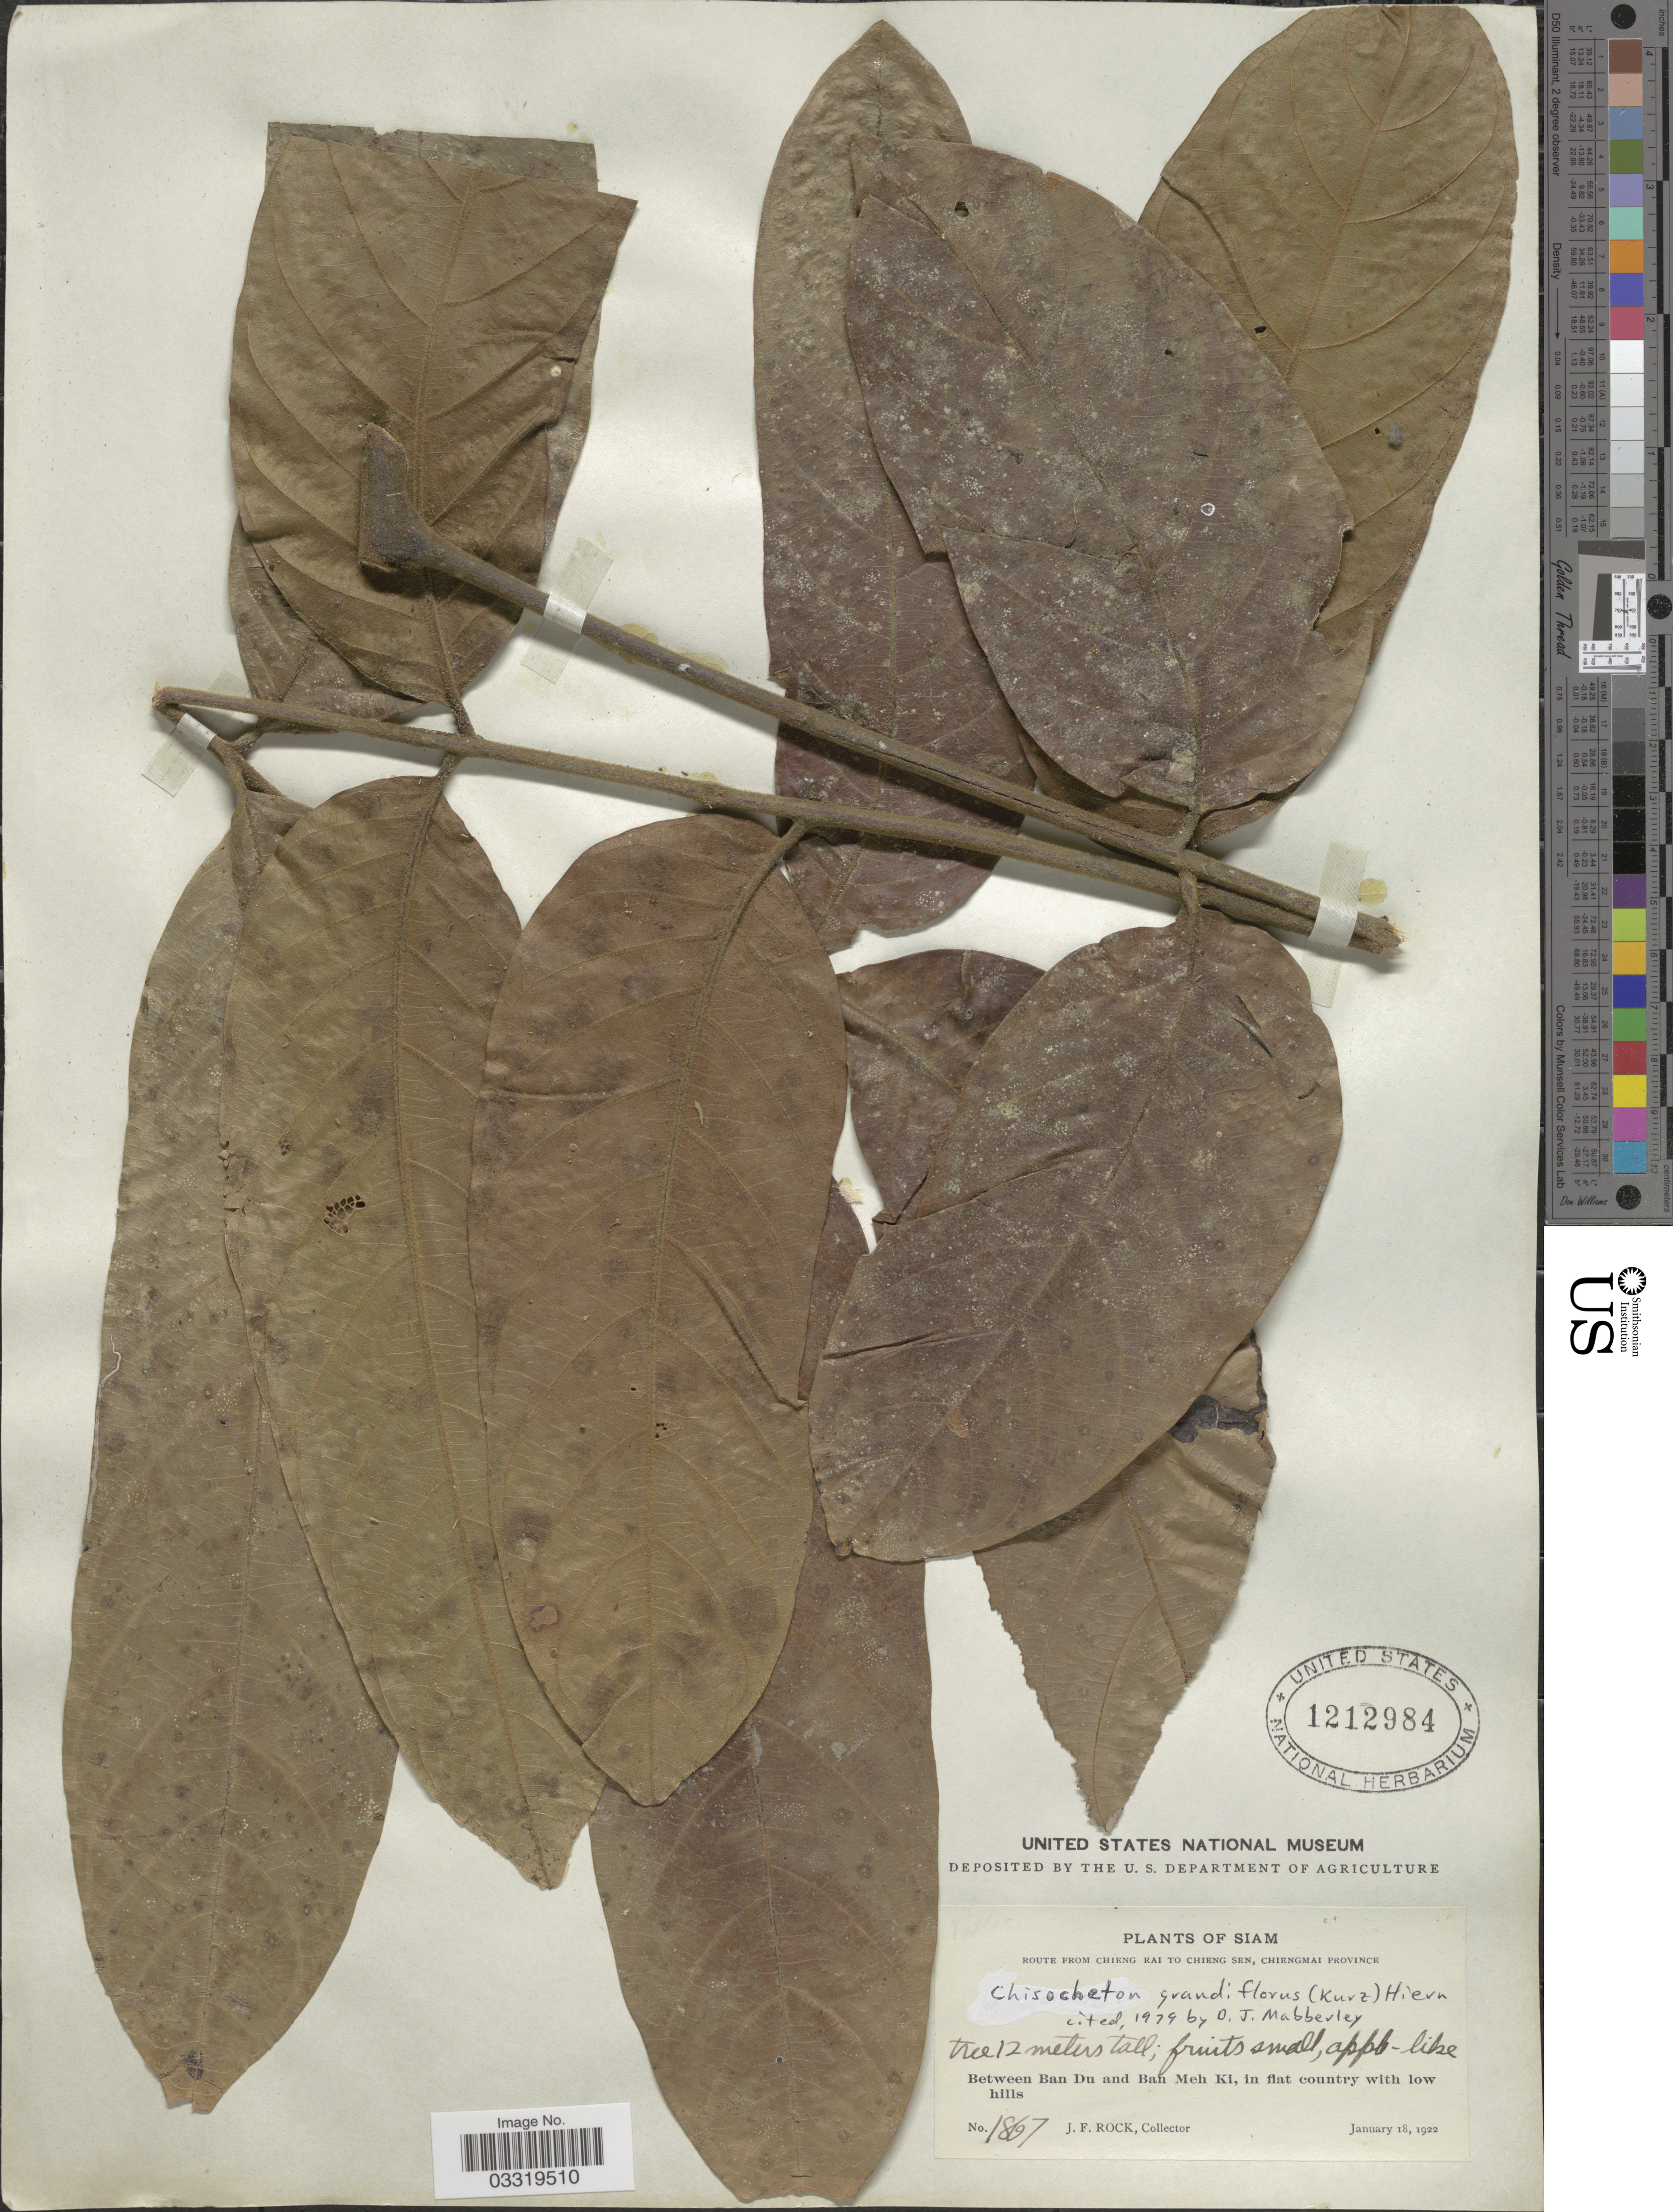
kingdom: Plantae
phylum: Tracheophyta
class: Magnoliopsida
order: Sapindales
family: Meliaceae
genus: Chisocheton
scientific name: Chisocheton grandiflorus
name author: Hiern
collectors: J. Rock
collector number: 1867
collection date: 1922-01-18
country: Thailand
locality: Siam, Route from Chieng Rai to Chieng Sen, Chiengmai Province, Between Ban Du and Bah Meh Ki, in flat country with low hills.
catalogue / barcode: US 1212984